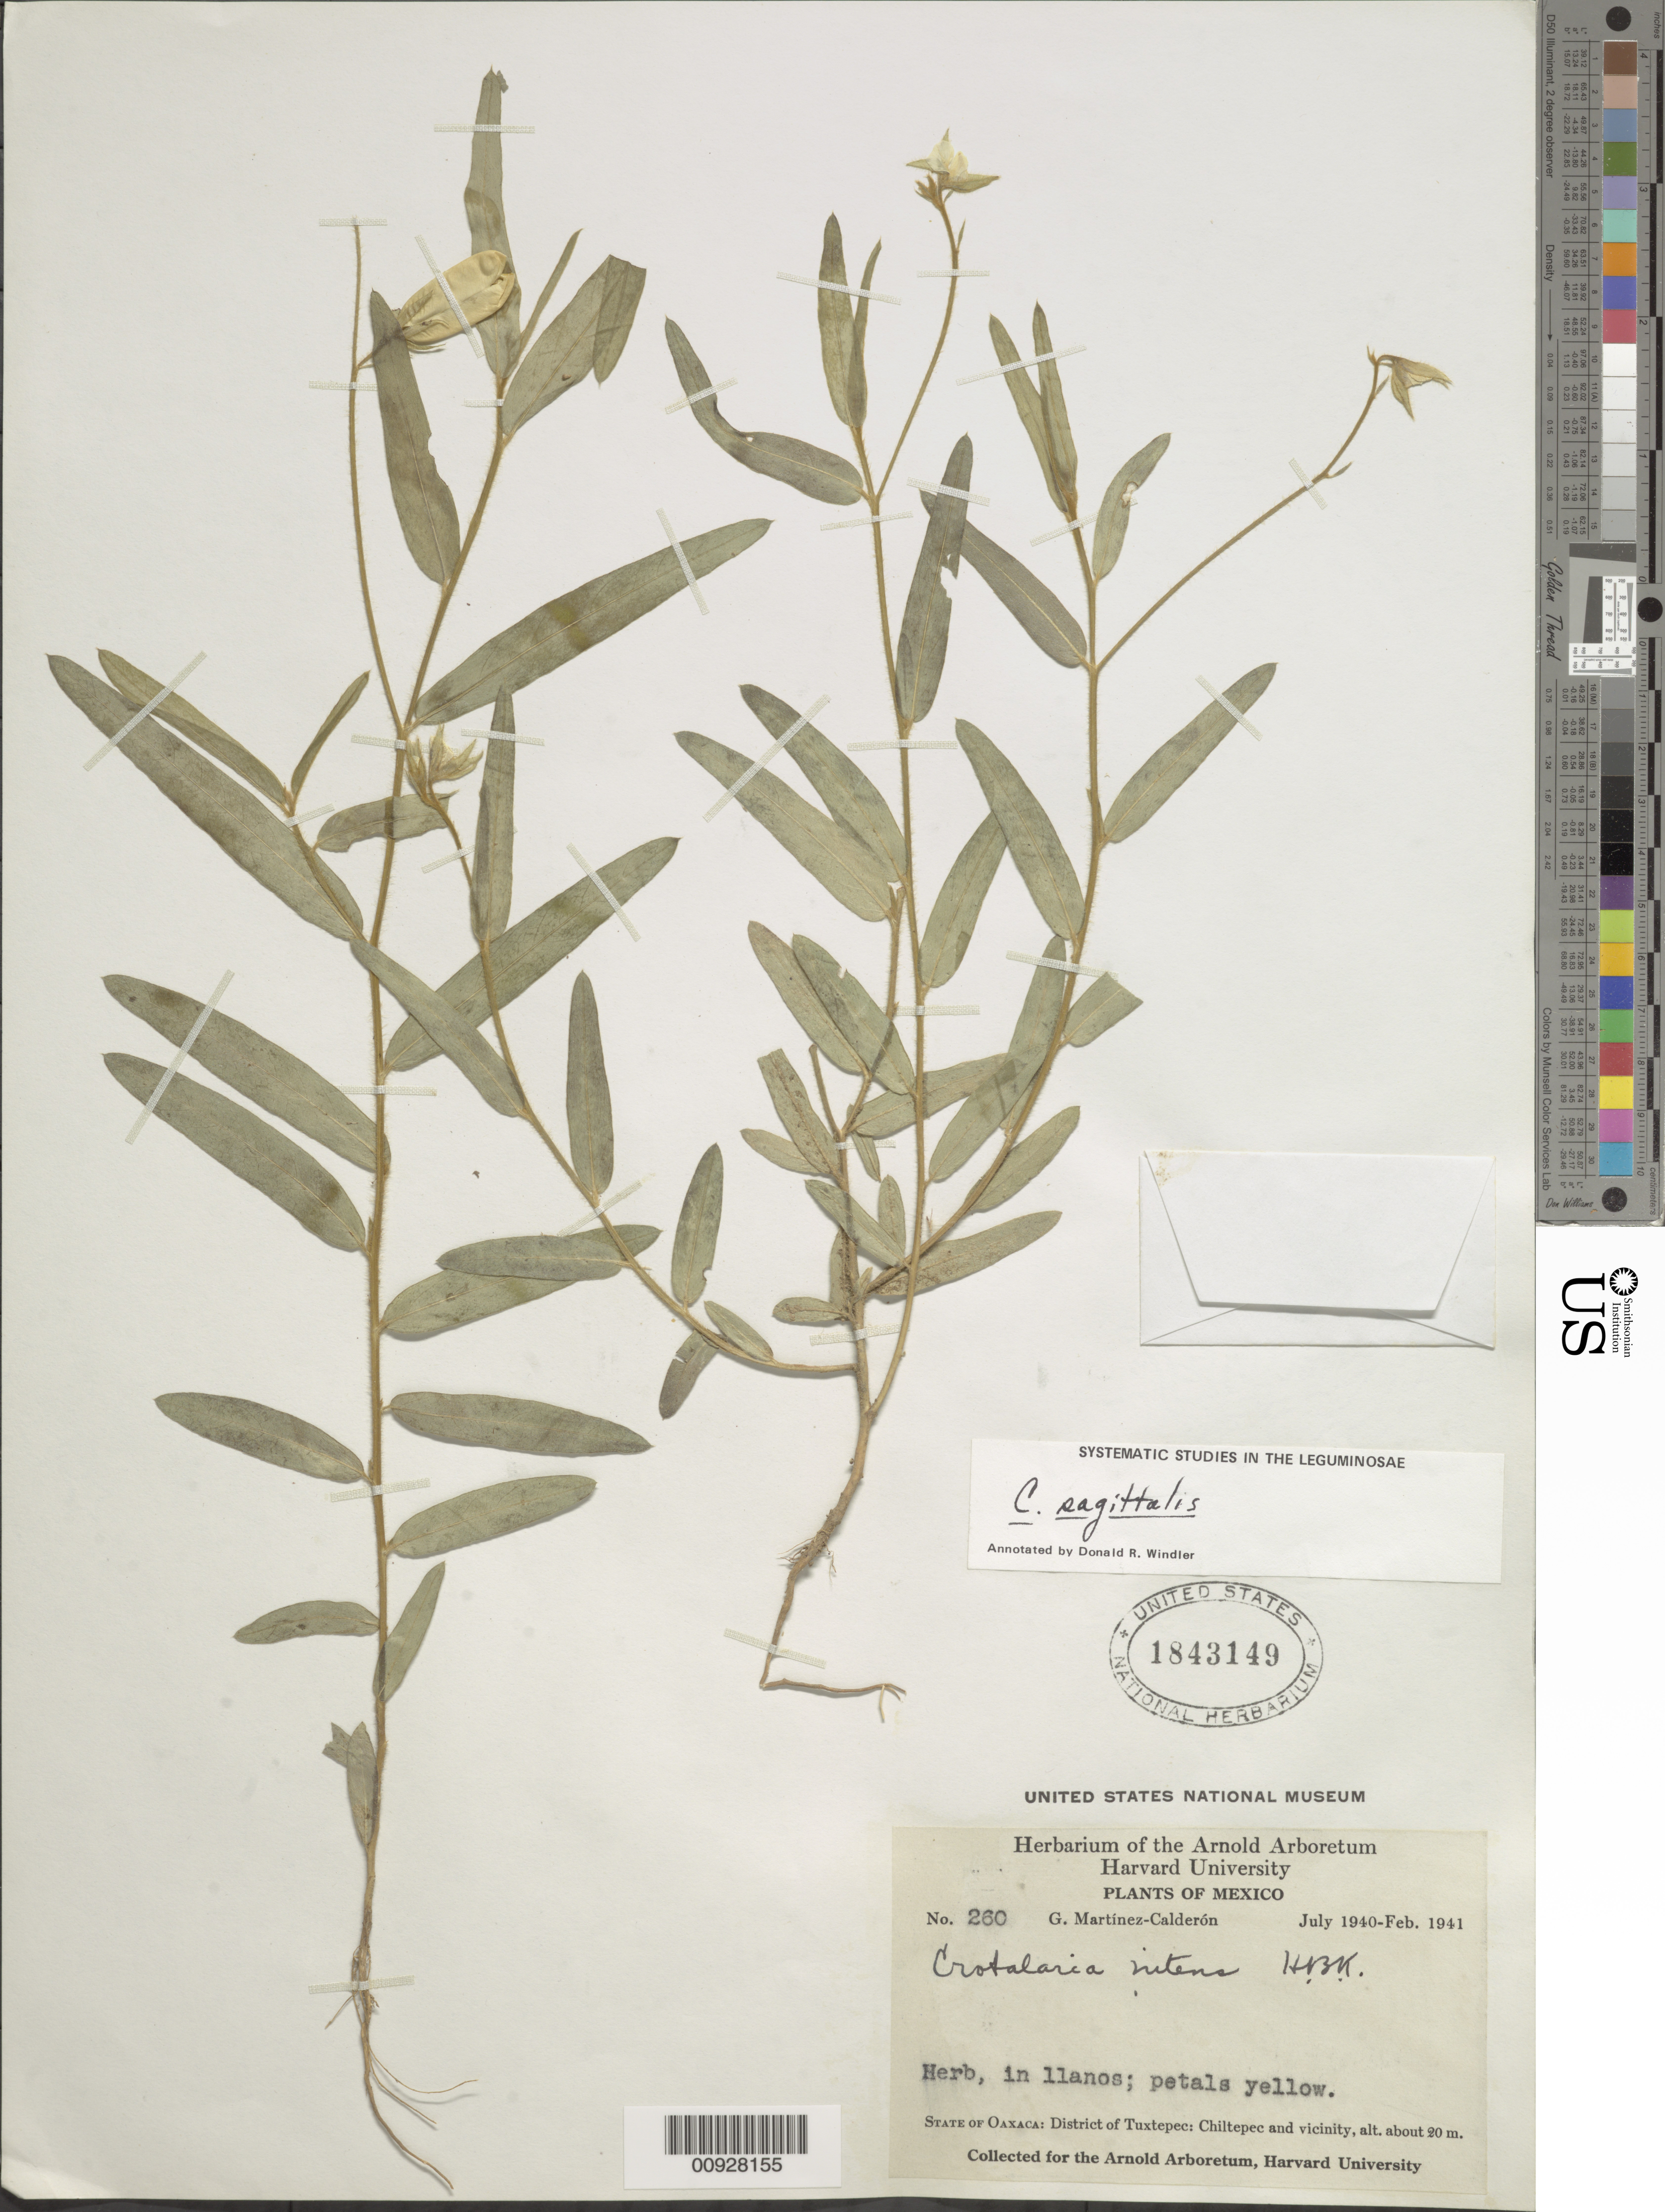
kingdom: Plantae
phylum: Tracheophyta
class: Magnoliopsida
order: Fabales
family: Fabaceae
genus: Crotalaria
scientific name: Crotalaria sagittalis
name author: L.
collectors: G. Martinez-C.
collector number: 260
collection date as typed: Jul 1940 to -- Feb 1941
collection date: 1940-07/1941-02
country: Mexico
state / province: Oaxaca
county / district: Tuxtepec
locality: State of Oaxaca: District of Tuxtepec: Chiltepec and vicinity.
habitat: In llanos.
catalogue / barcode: US 1843149